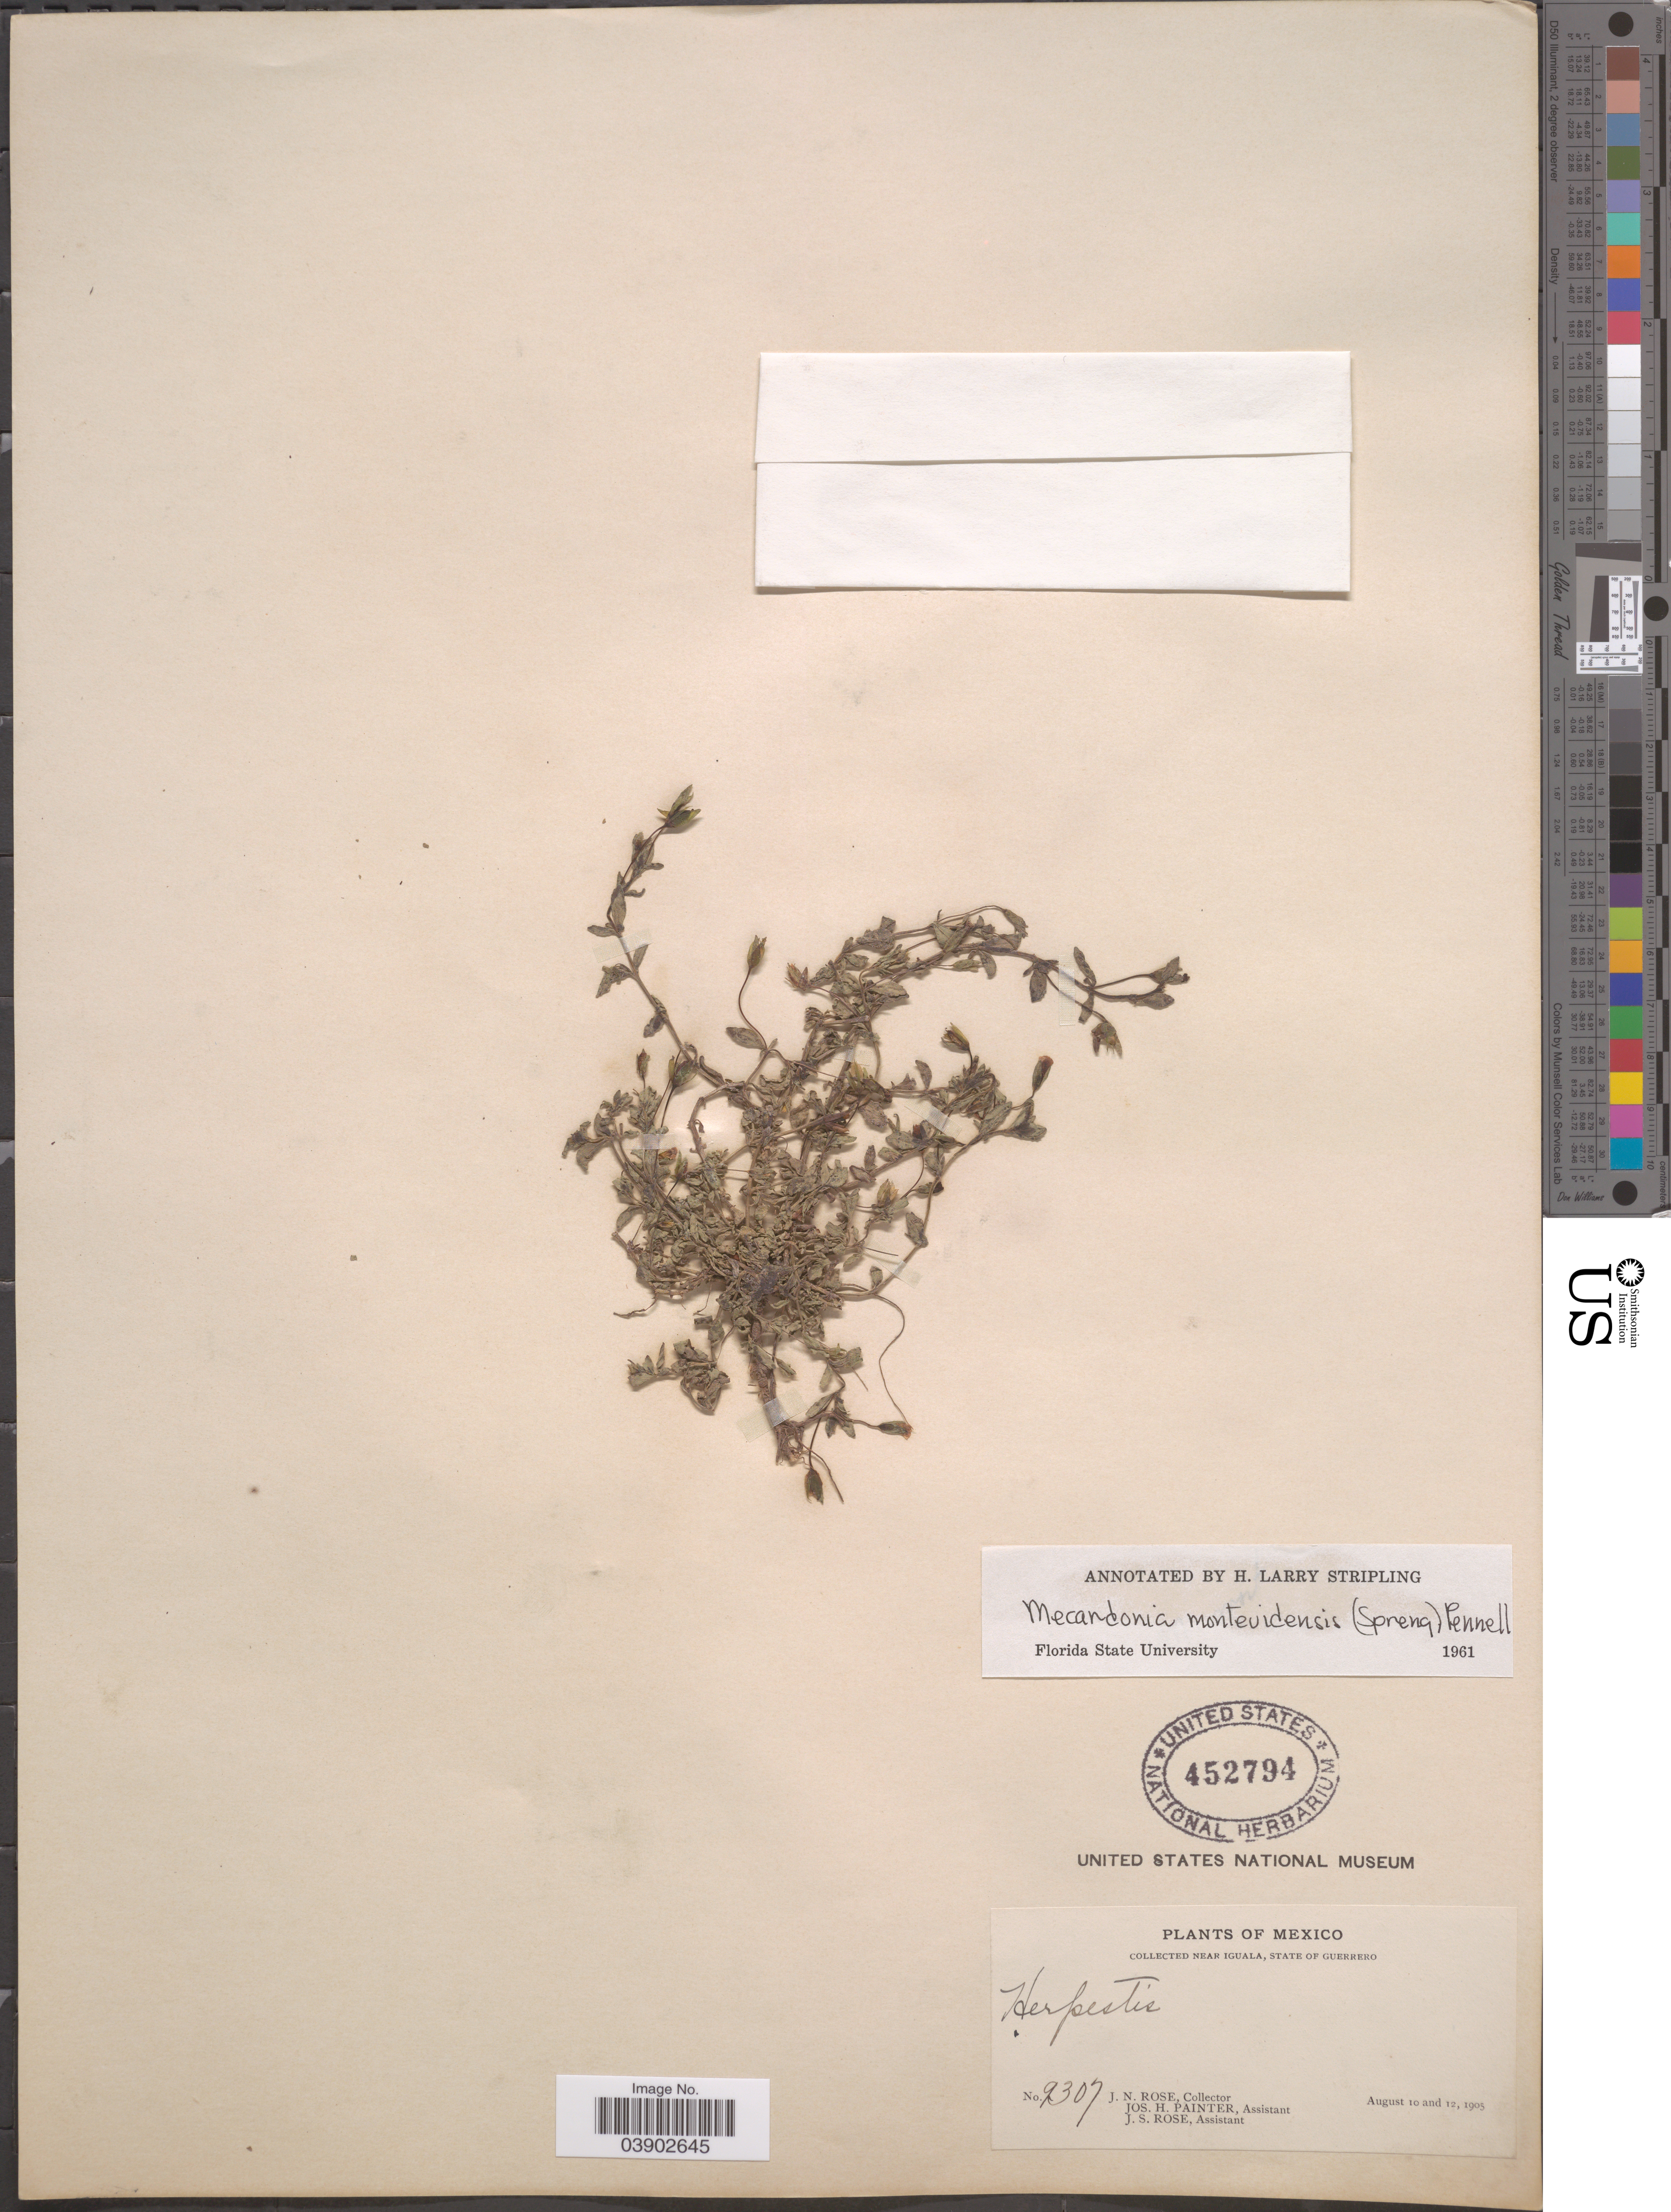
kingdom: Plantae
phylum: Tracheophyta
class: Magnoliopsida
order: Lamiales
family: Plantaginaceae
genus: Mecardonia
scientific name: Mecardonia procumbens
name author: (Mill.) Small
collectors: J. N. Rose, J. H. Painter & J. S. Rose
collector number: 9307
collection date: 1905-08-10/1905-08-12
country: Mexico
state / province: Guerrero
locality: Near Iguala.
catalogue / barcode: US 452794